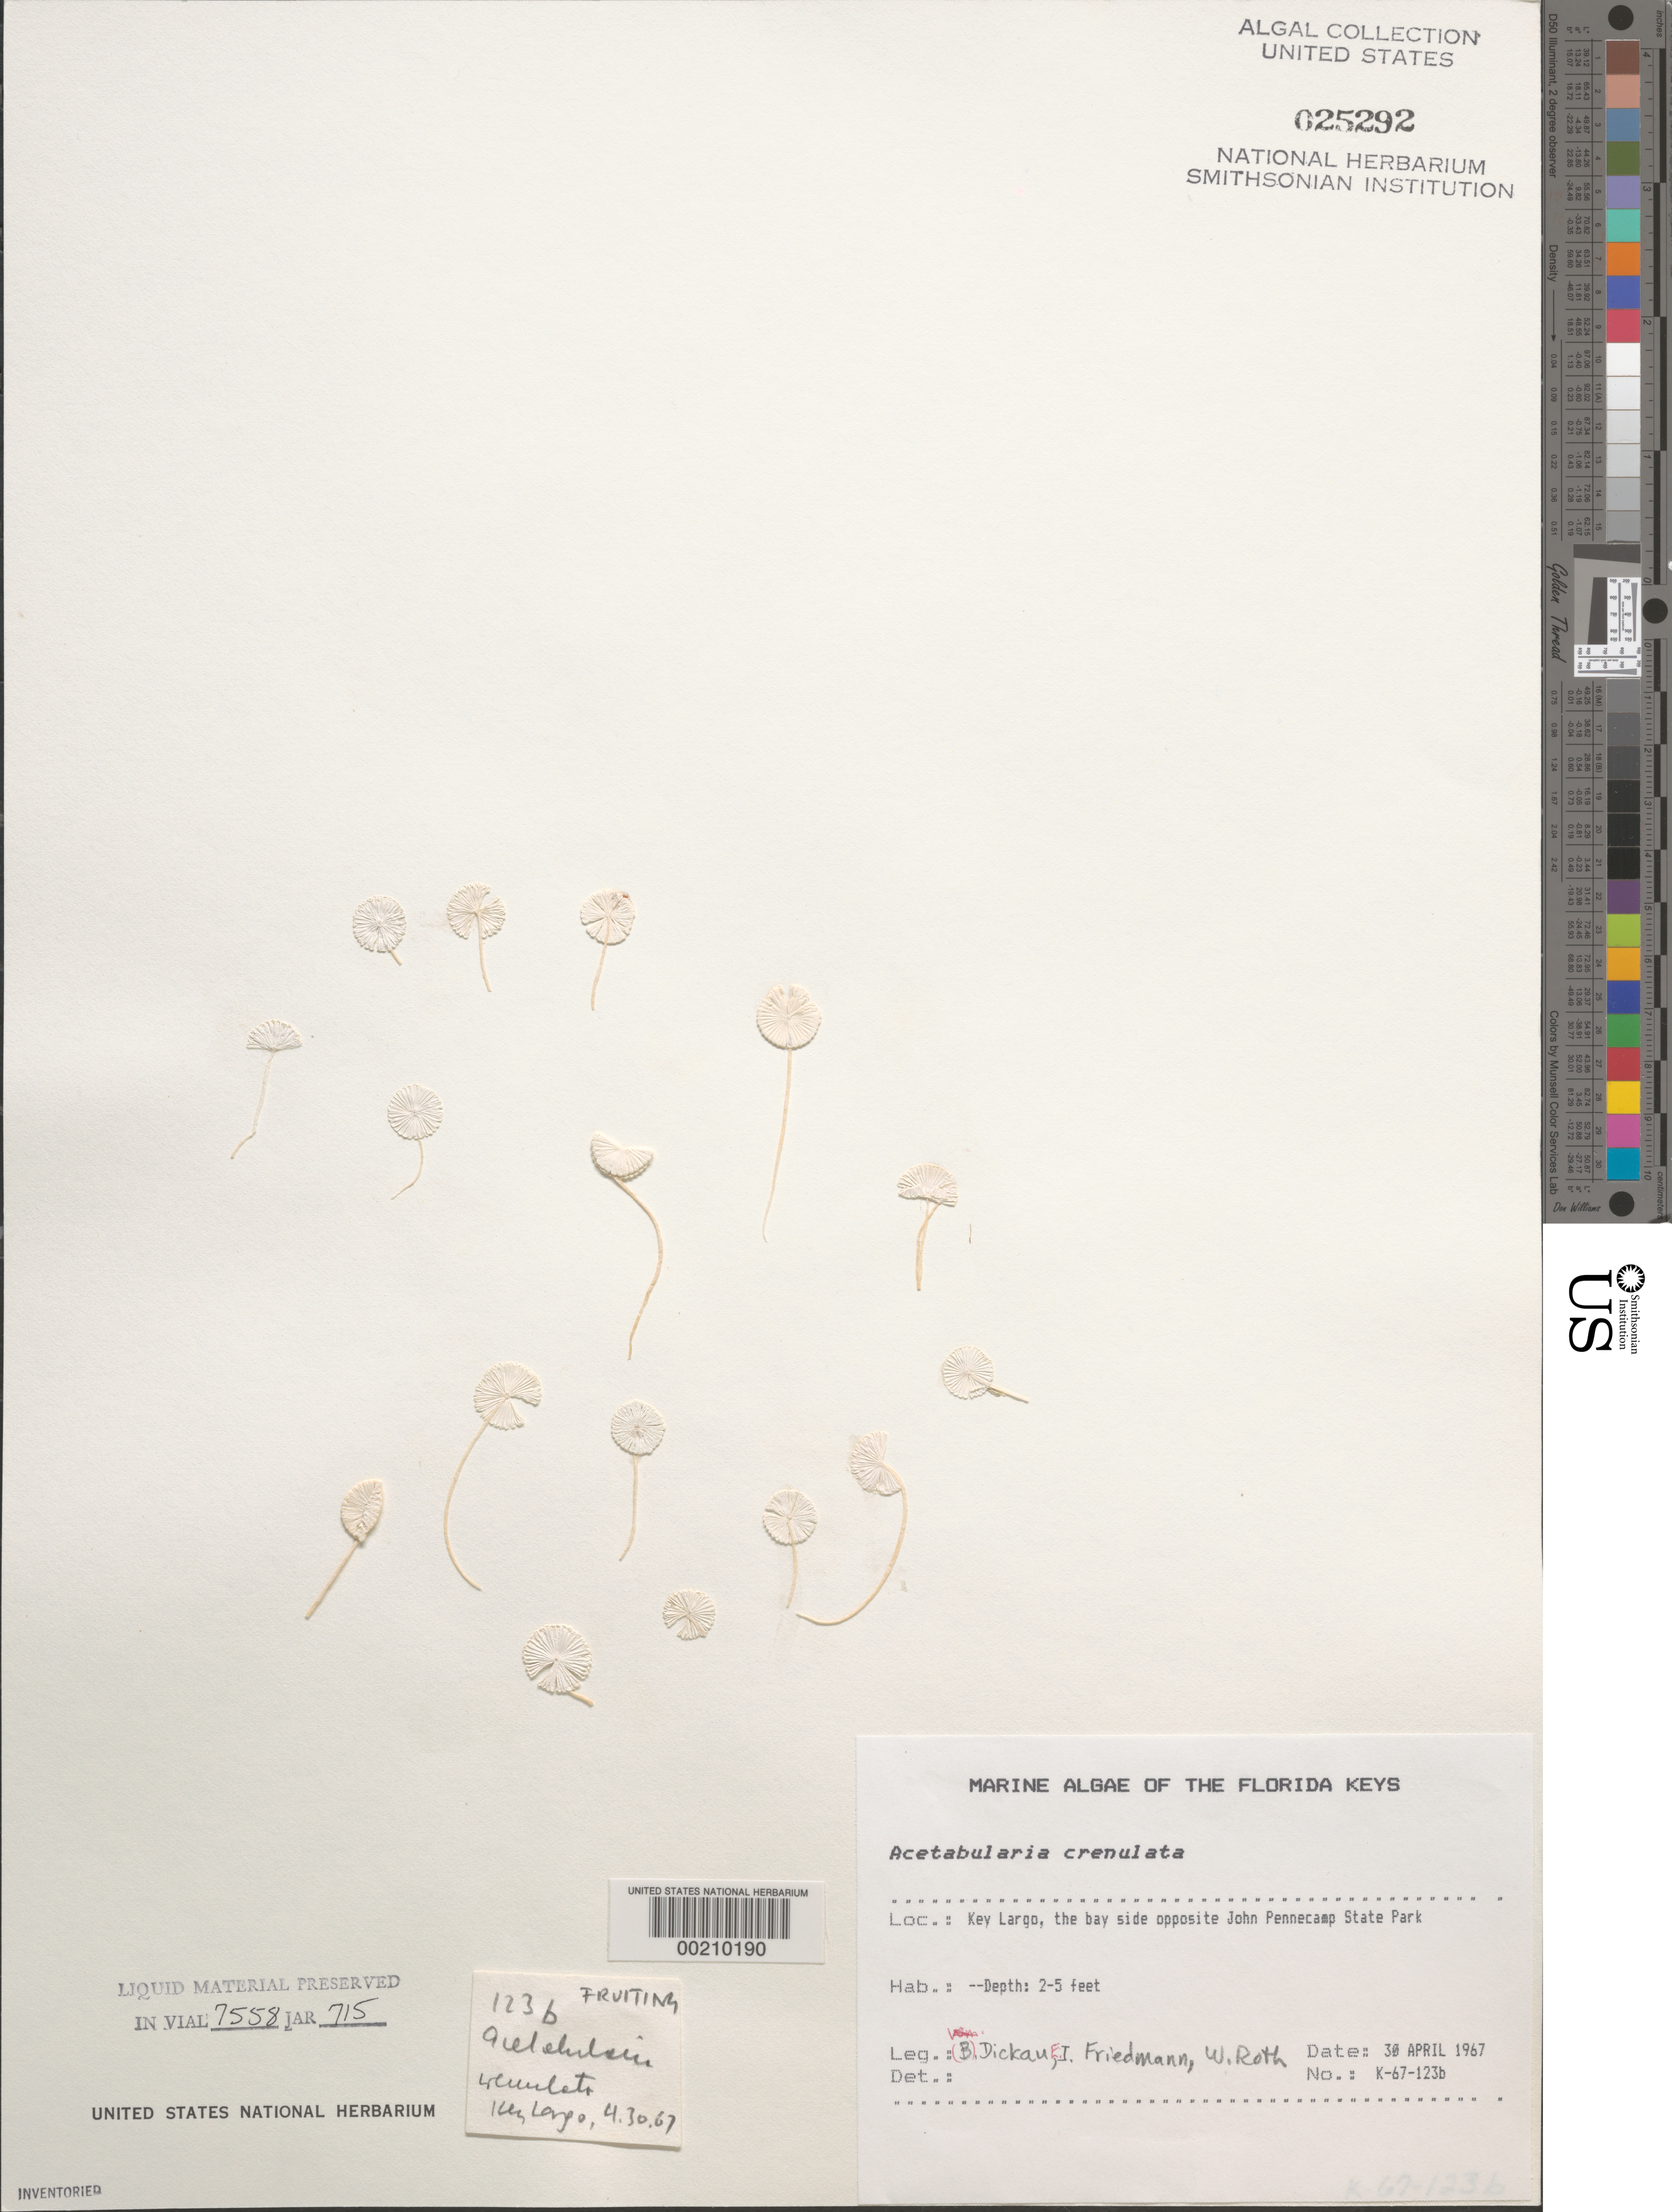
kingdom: Plantae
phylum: Chlorophyta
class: Ulvophyceae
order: Dasycladales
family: Polyphysaceae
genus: Acetabularia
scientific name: Acetabularia acetabulum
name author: J.V.Lamouroux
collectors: B. Dickau, E. Friedmann & W. C. Roth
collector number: K-67-123b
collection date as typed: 30 Apr 1967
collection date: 1967-04-30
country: United States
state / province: Florida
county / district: Monroe County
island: Key Largo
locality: Opposite John Pennekamp State Park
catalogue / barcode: US 25292